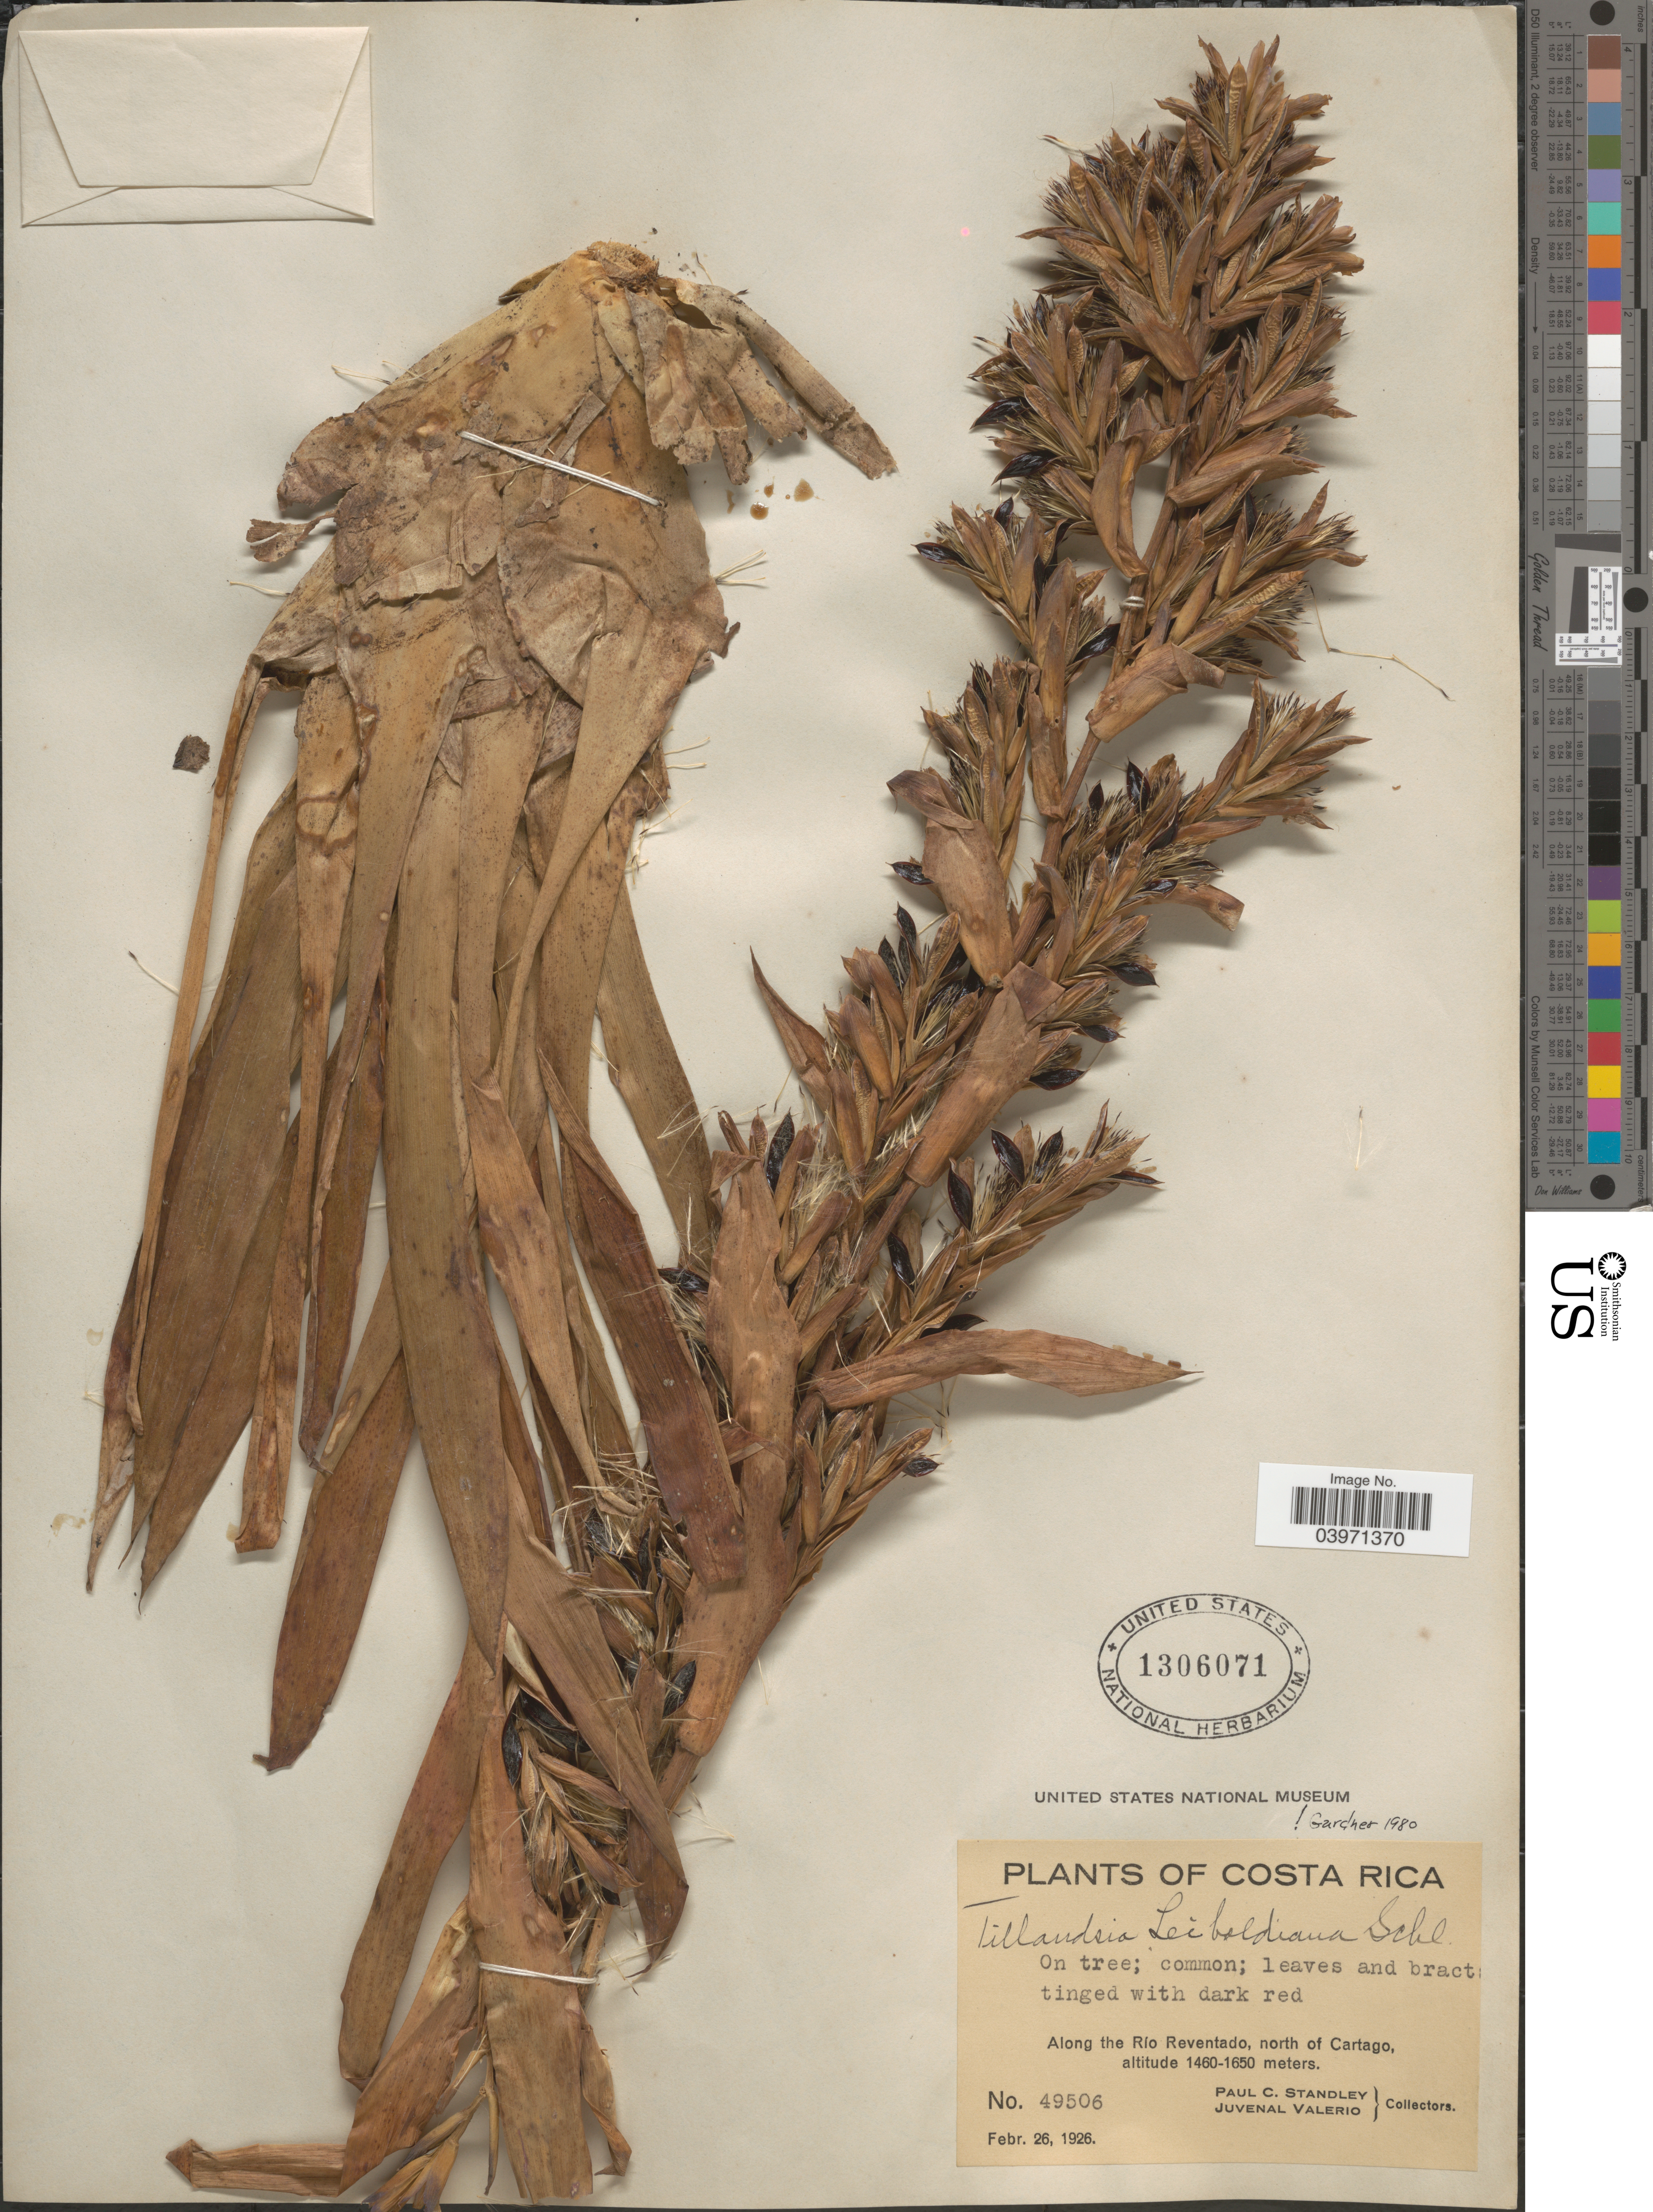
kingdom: Plantae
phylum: Tracheophyta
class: Liliopsida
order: Poales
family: Bromeliaceae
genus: Tillandsia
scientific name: Tillandsia leiboldiana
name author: Schltdl.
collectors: P. C. Standley & J. Valerio R.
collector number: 49506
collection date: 1926-02-26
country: Costa Rica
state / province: Cartago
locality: Along the Río Reventado, north of Cartago.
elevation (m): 1460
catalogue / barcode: US 1306071